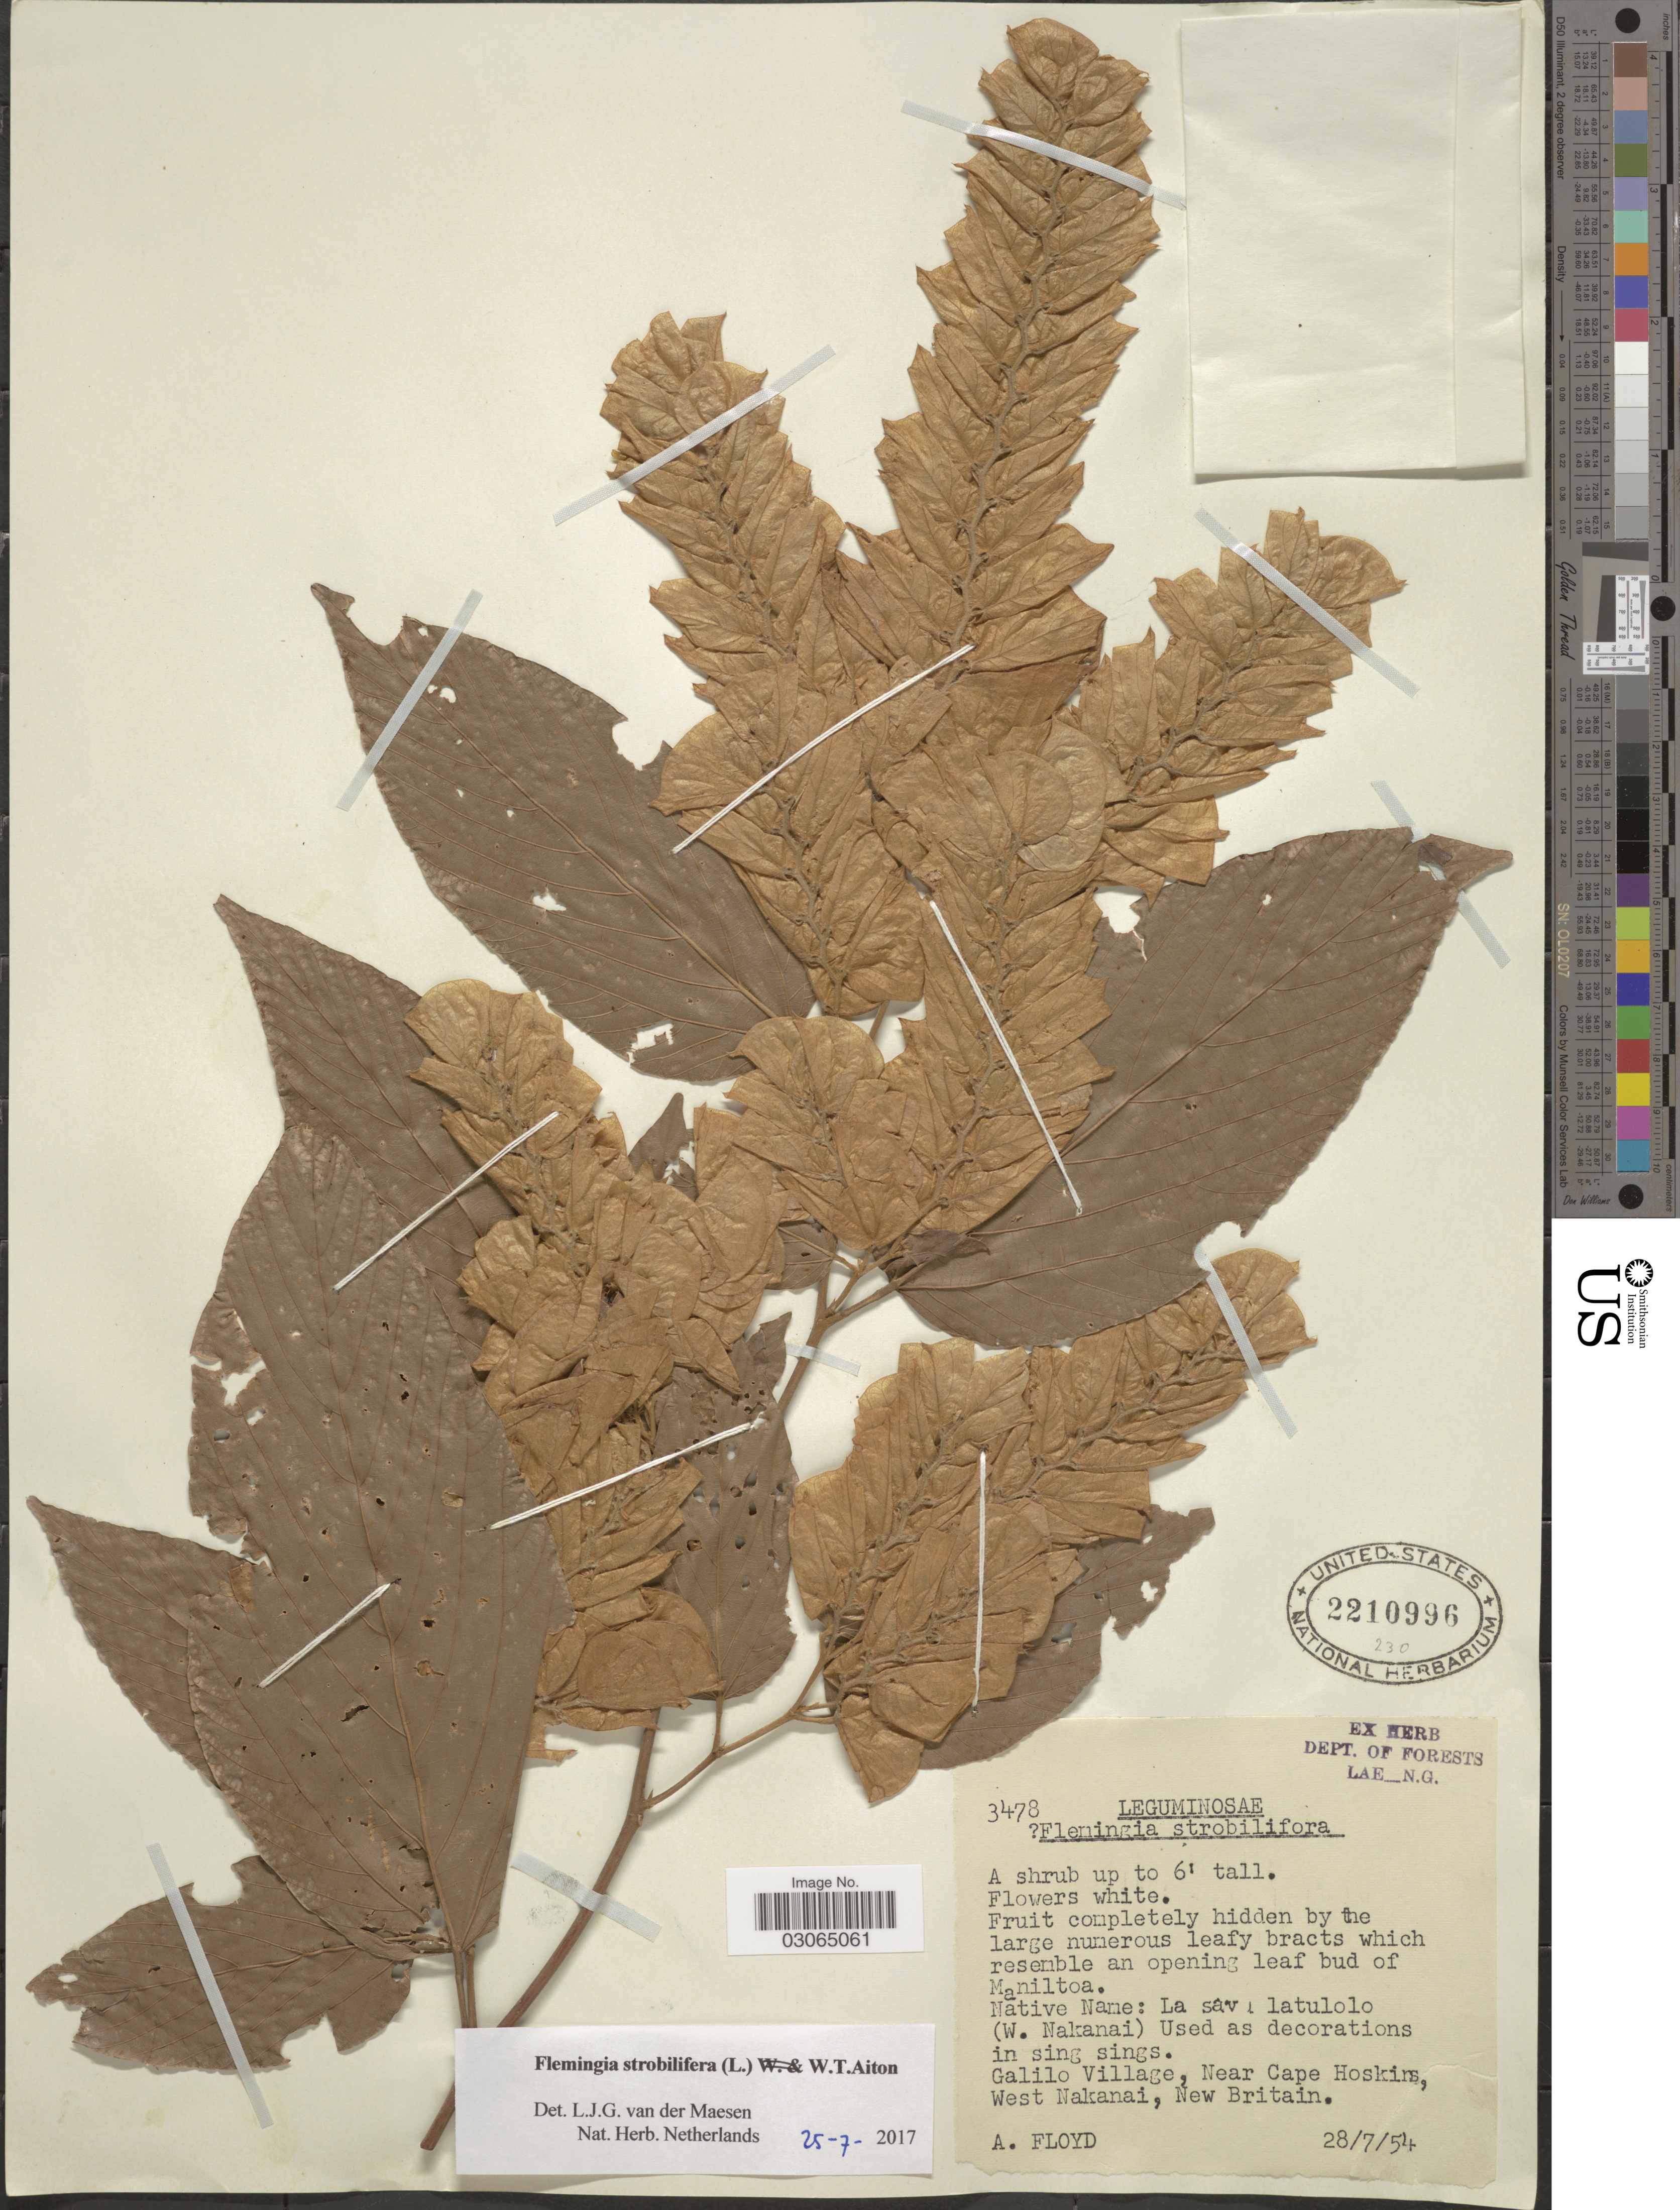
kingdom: Plantae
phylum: Tracheophyta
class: Magnoliopsida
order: Fabales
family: Fabaceae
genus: Flemingia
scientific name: Flemingia strobilifera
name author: (L.) W.T. Aiton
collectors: A. Floyd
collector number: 3478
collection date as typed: Transcribed d/m/y: 28/7/54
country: Papua New Guinea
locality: Galilo Village, Near Cape Hoskins, West Nakanai, New Britain.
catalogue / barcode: US 2210996